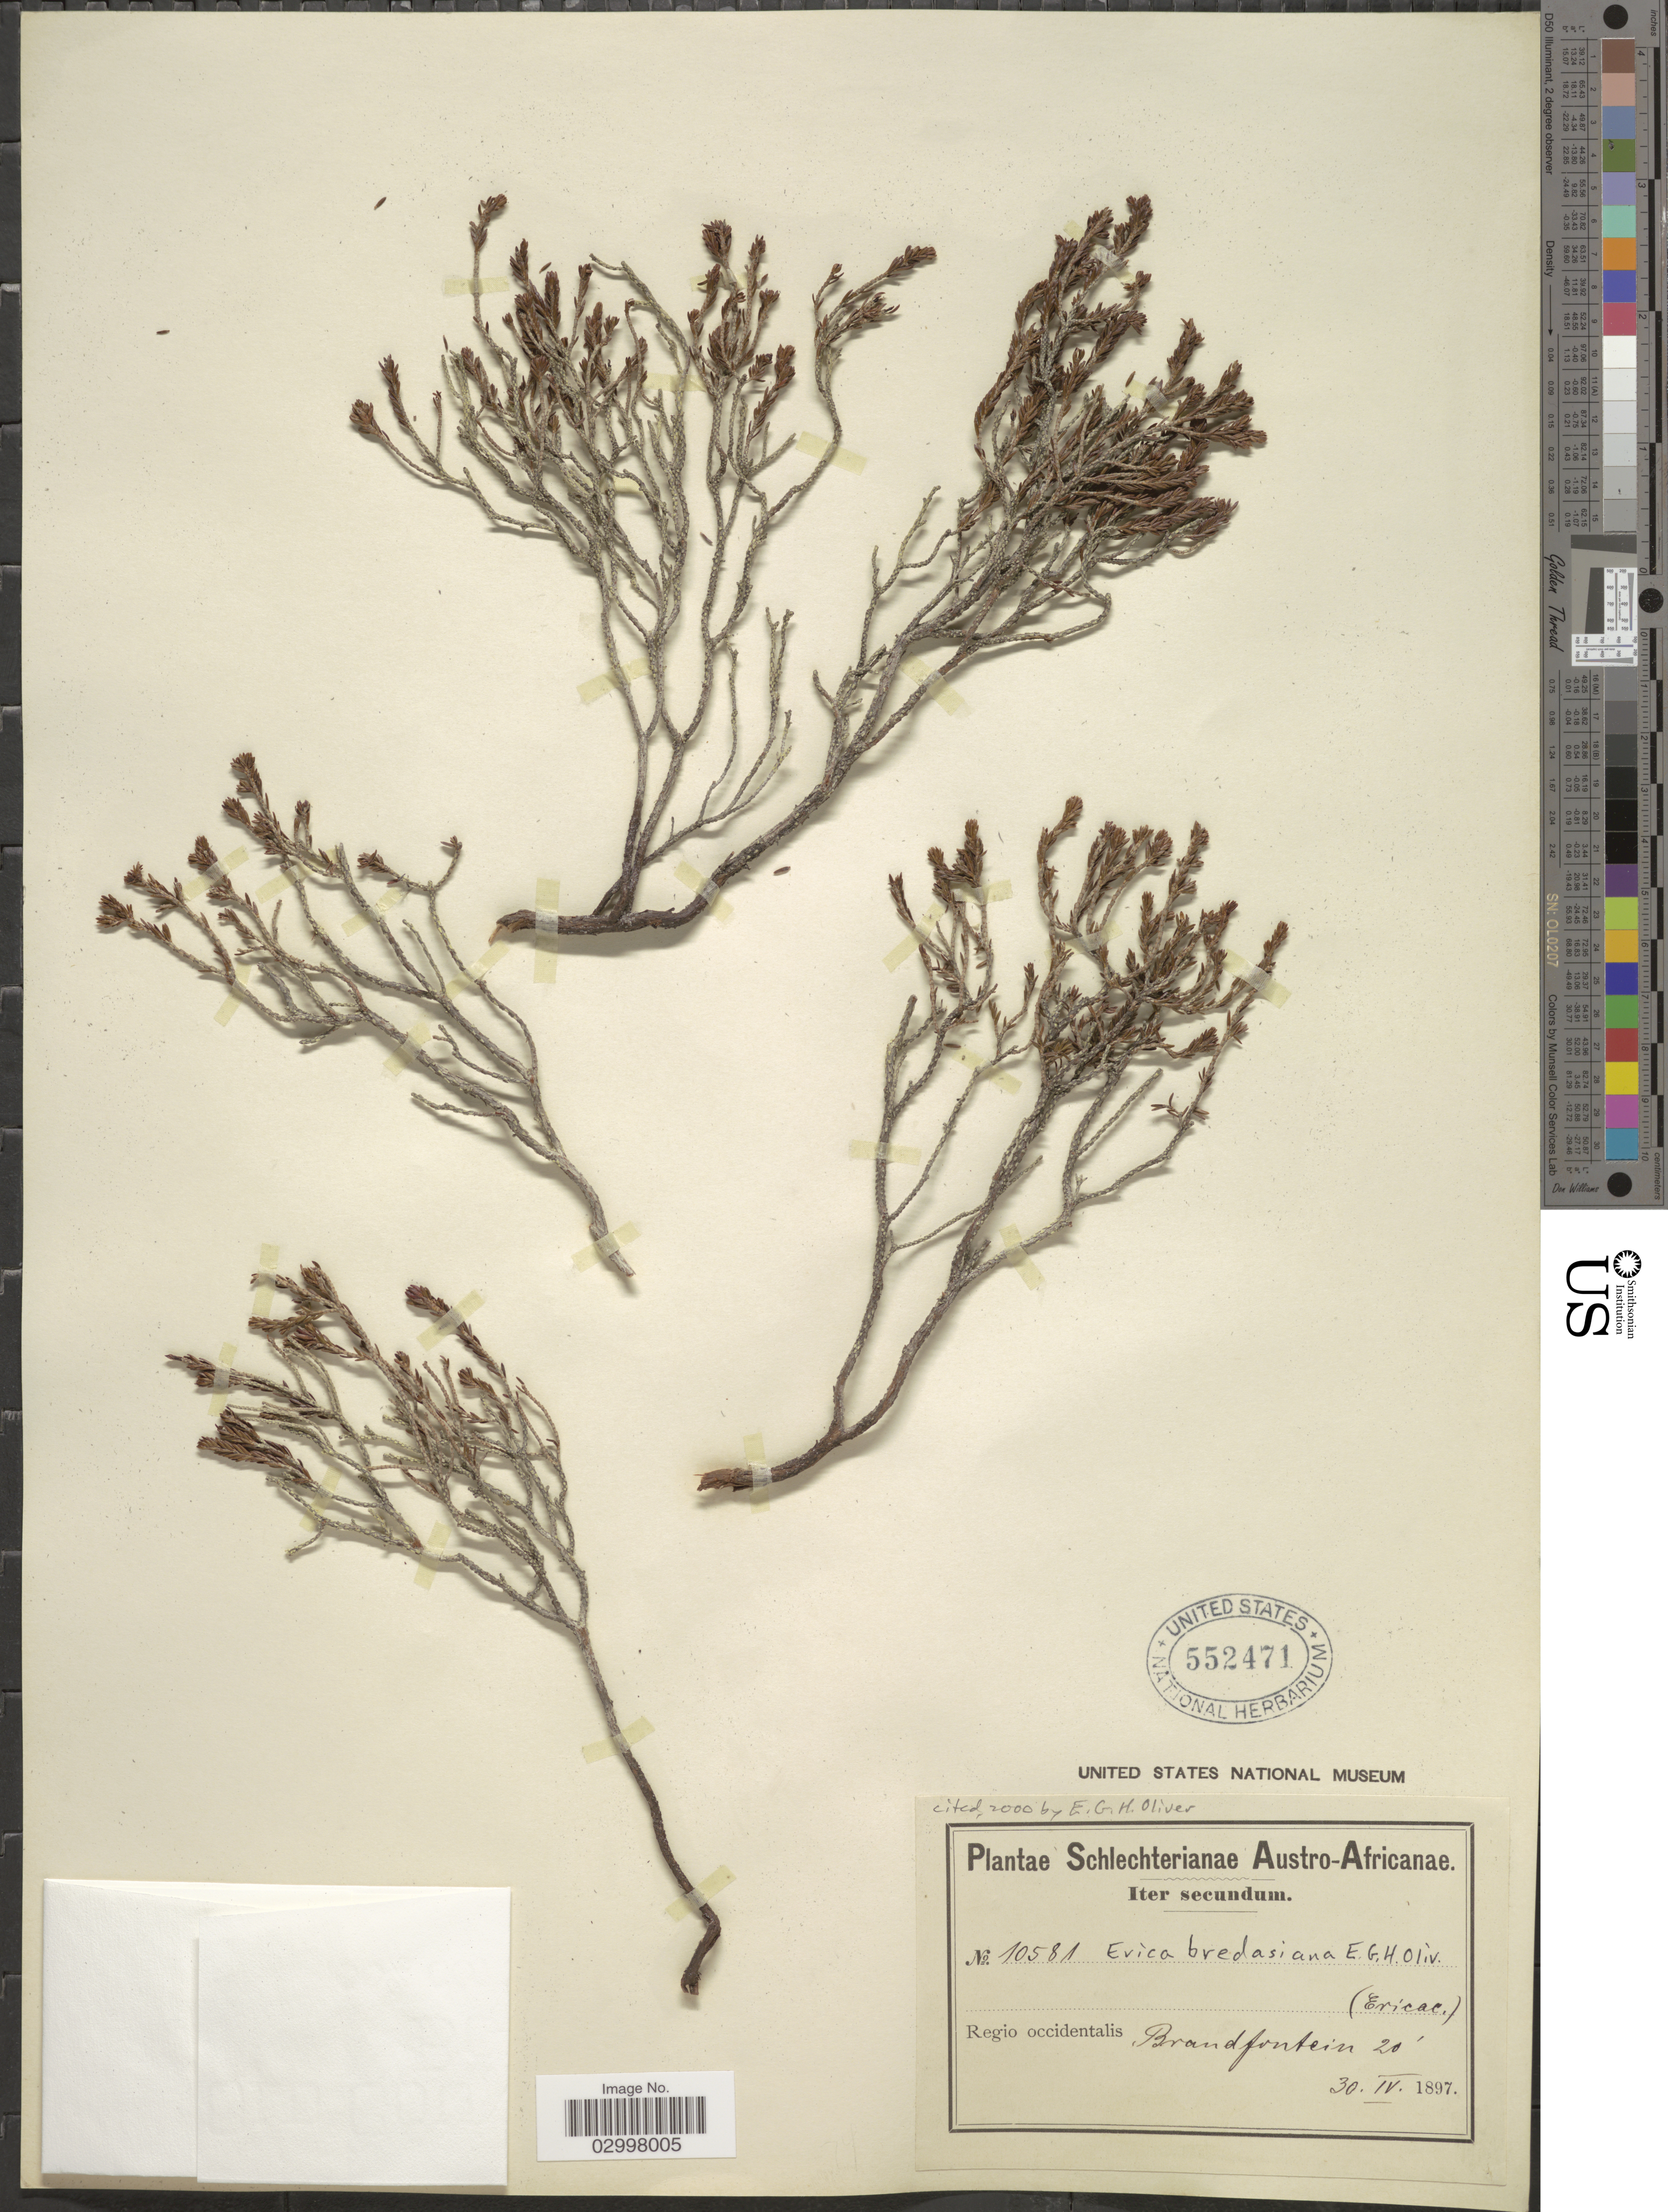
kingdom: Plantae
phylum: Tracheophyta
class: Magnoliopsida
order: Ericales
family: Ericaceae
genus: Erica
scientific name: Erica bredasiana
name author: E.G.H. Oliv.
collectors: Schlechter, --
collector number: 10581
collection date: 1897-04-30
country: South Africa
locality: Austro-Africanae. Regio occidentalis, Brandfontein.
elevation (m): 6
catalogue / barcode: US 552471